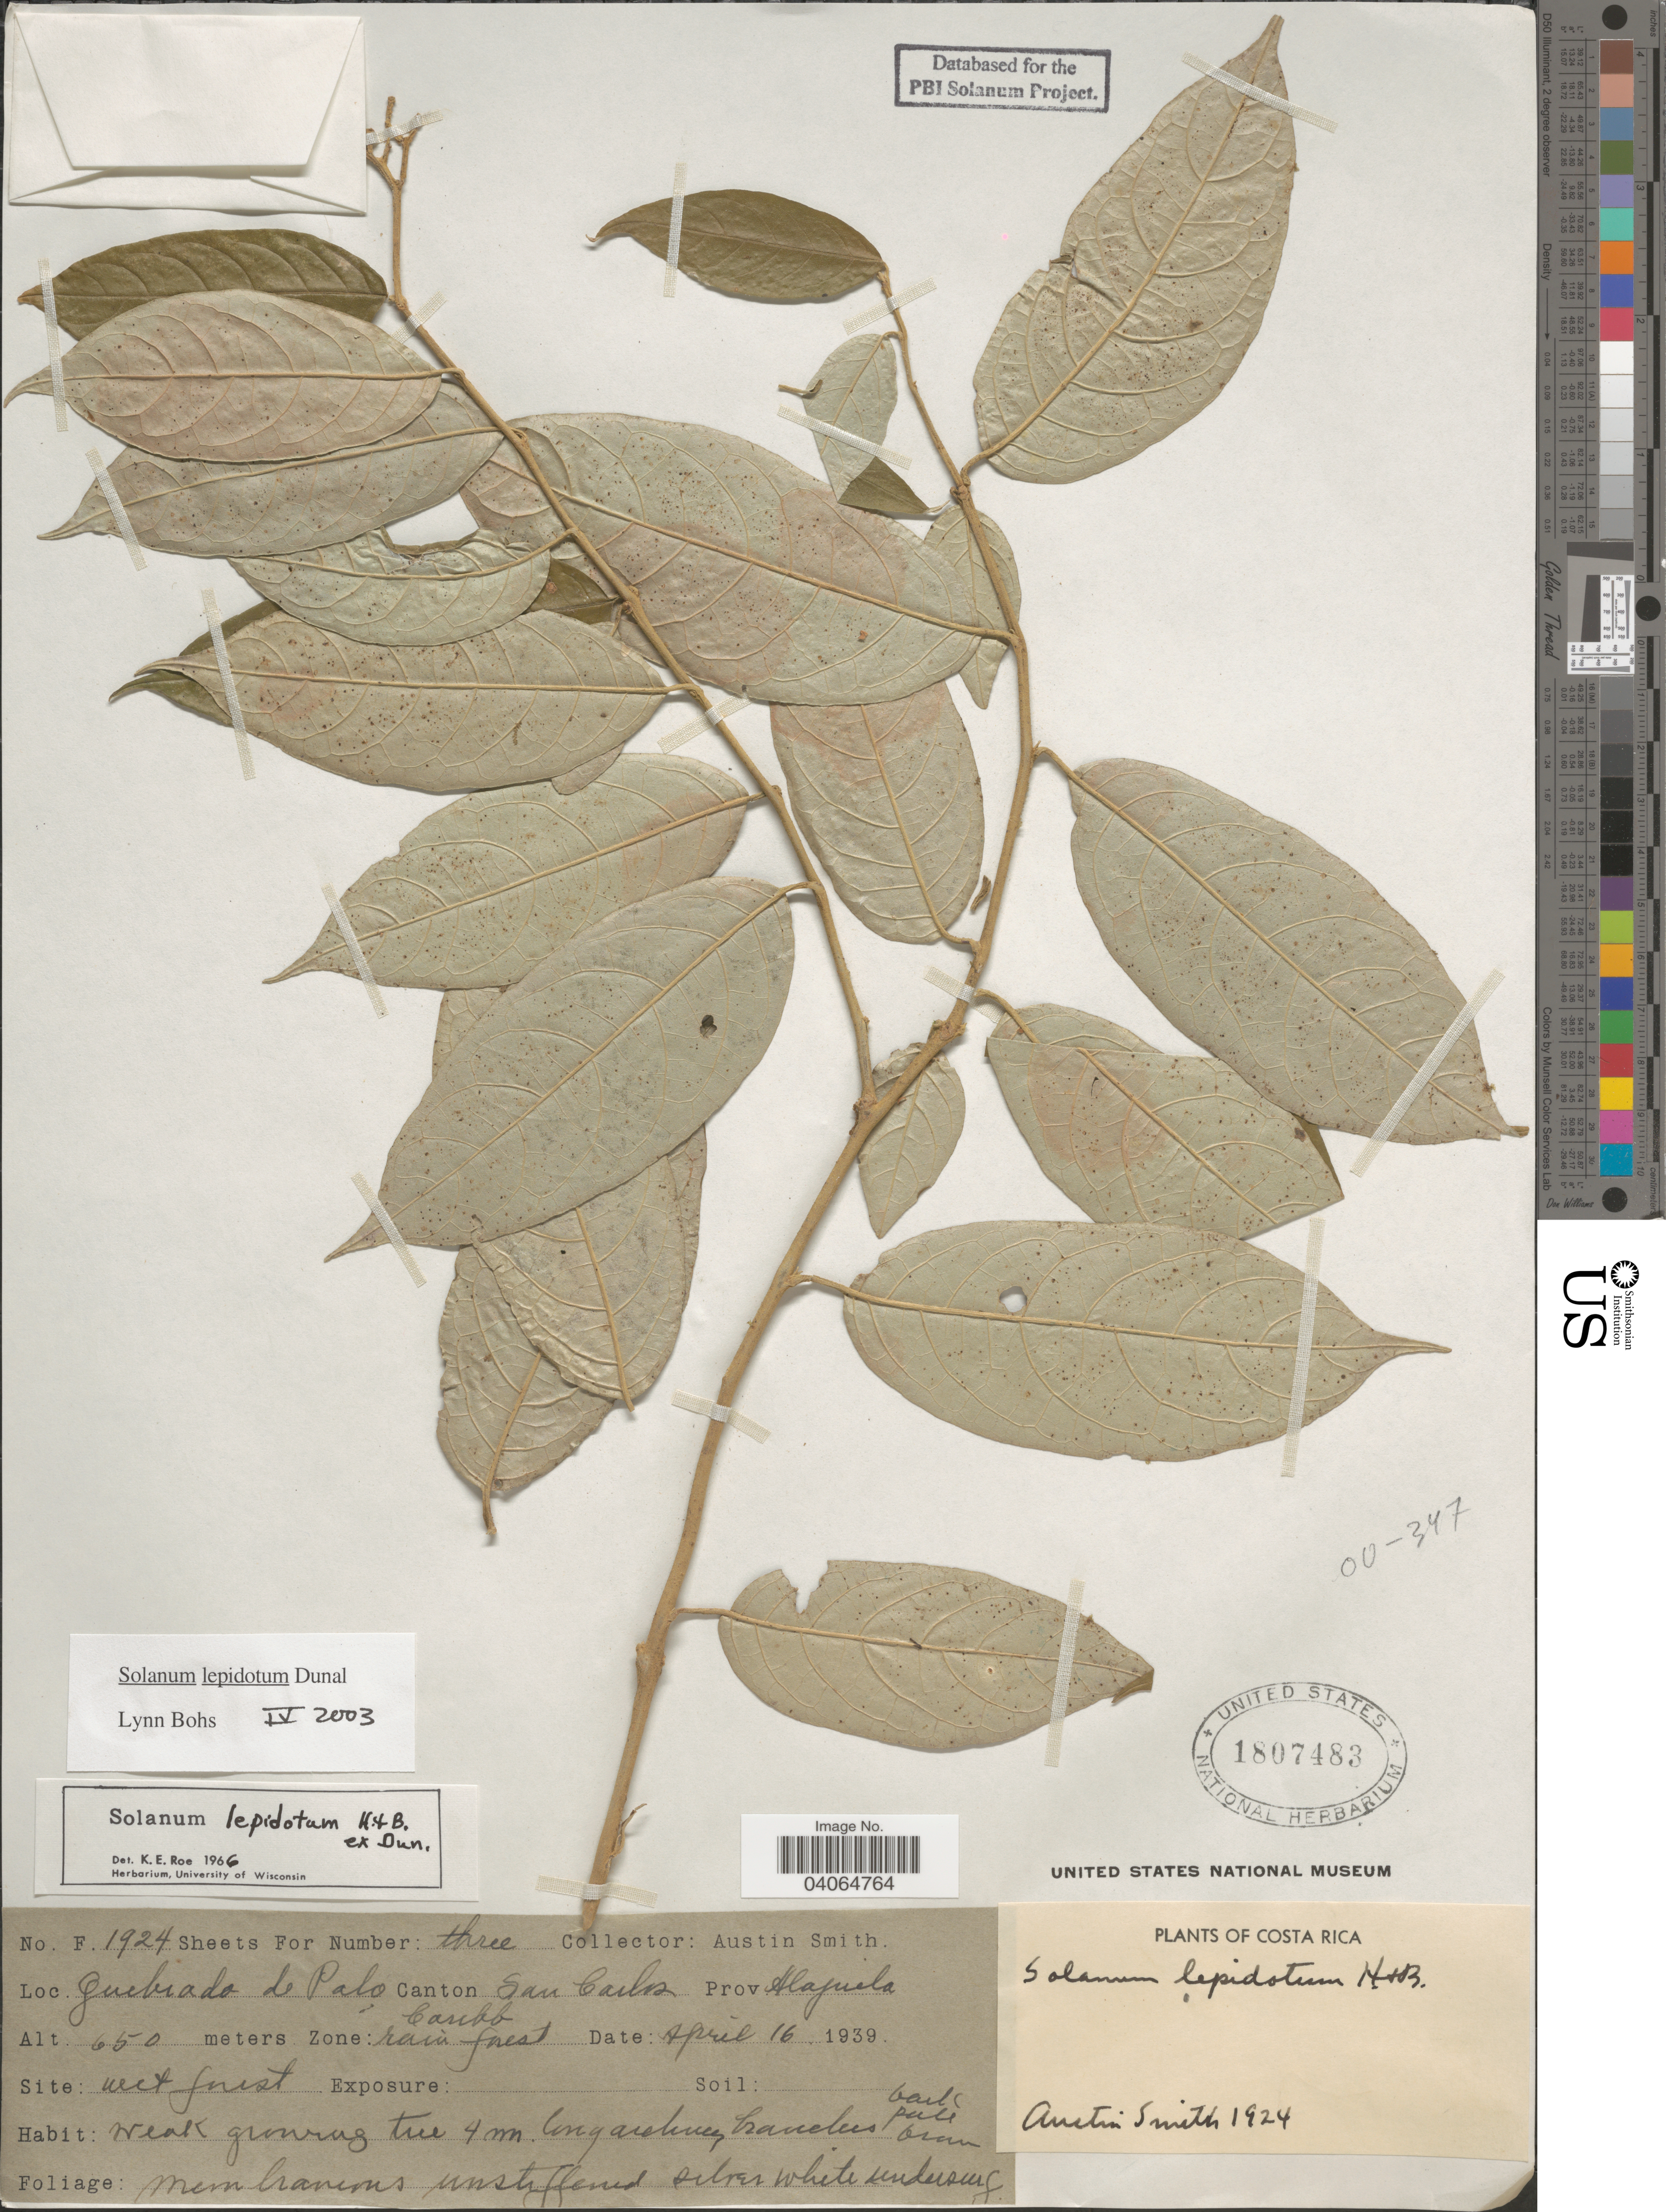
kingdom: Plantae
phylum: Tracheophyta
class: Magnoliopsida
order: Solanales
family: Solanaceae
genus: Solanum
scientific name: Solanum lepidotum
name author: Humb. & Bonpl. ex Dunal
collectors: Aust P. Smith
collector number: F1924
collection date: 1939-04-16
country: Costa Rica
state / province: Alajuela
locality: Quebrada de Palo, San Carlos canton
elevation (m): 650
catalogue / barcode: US 1807483